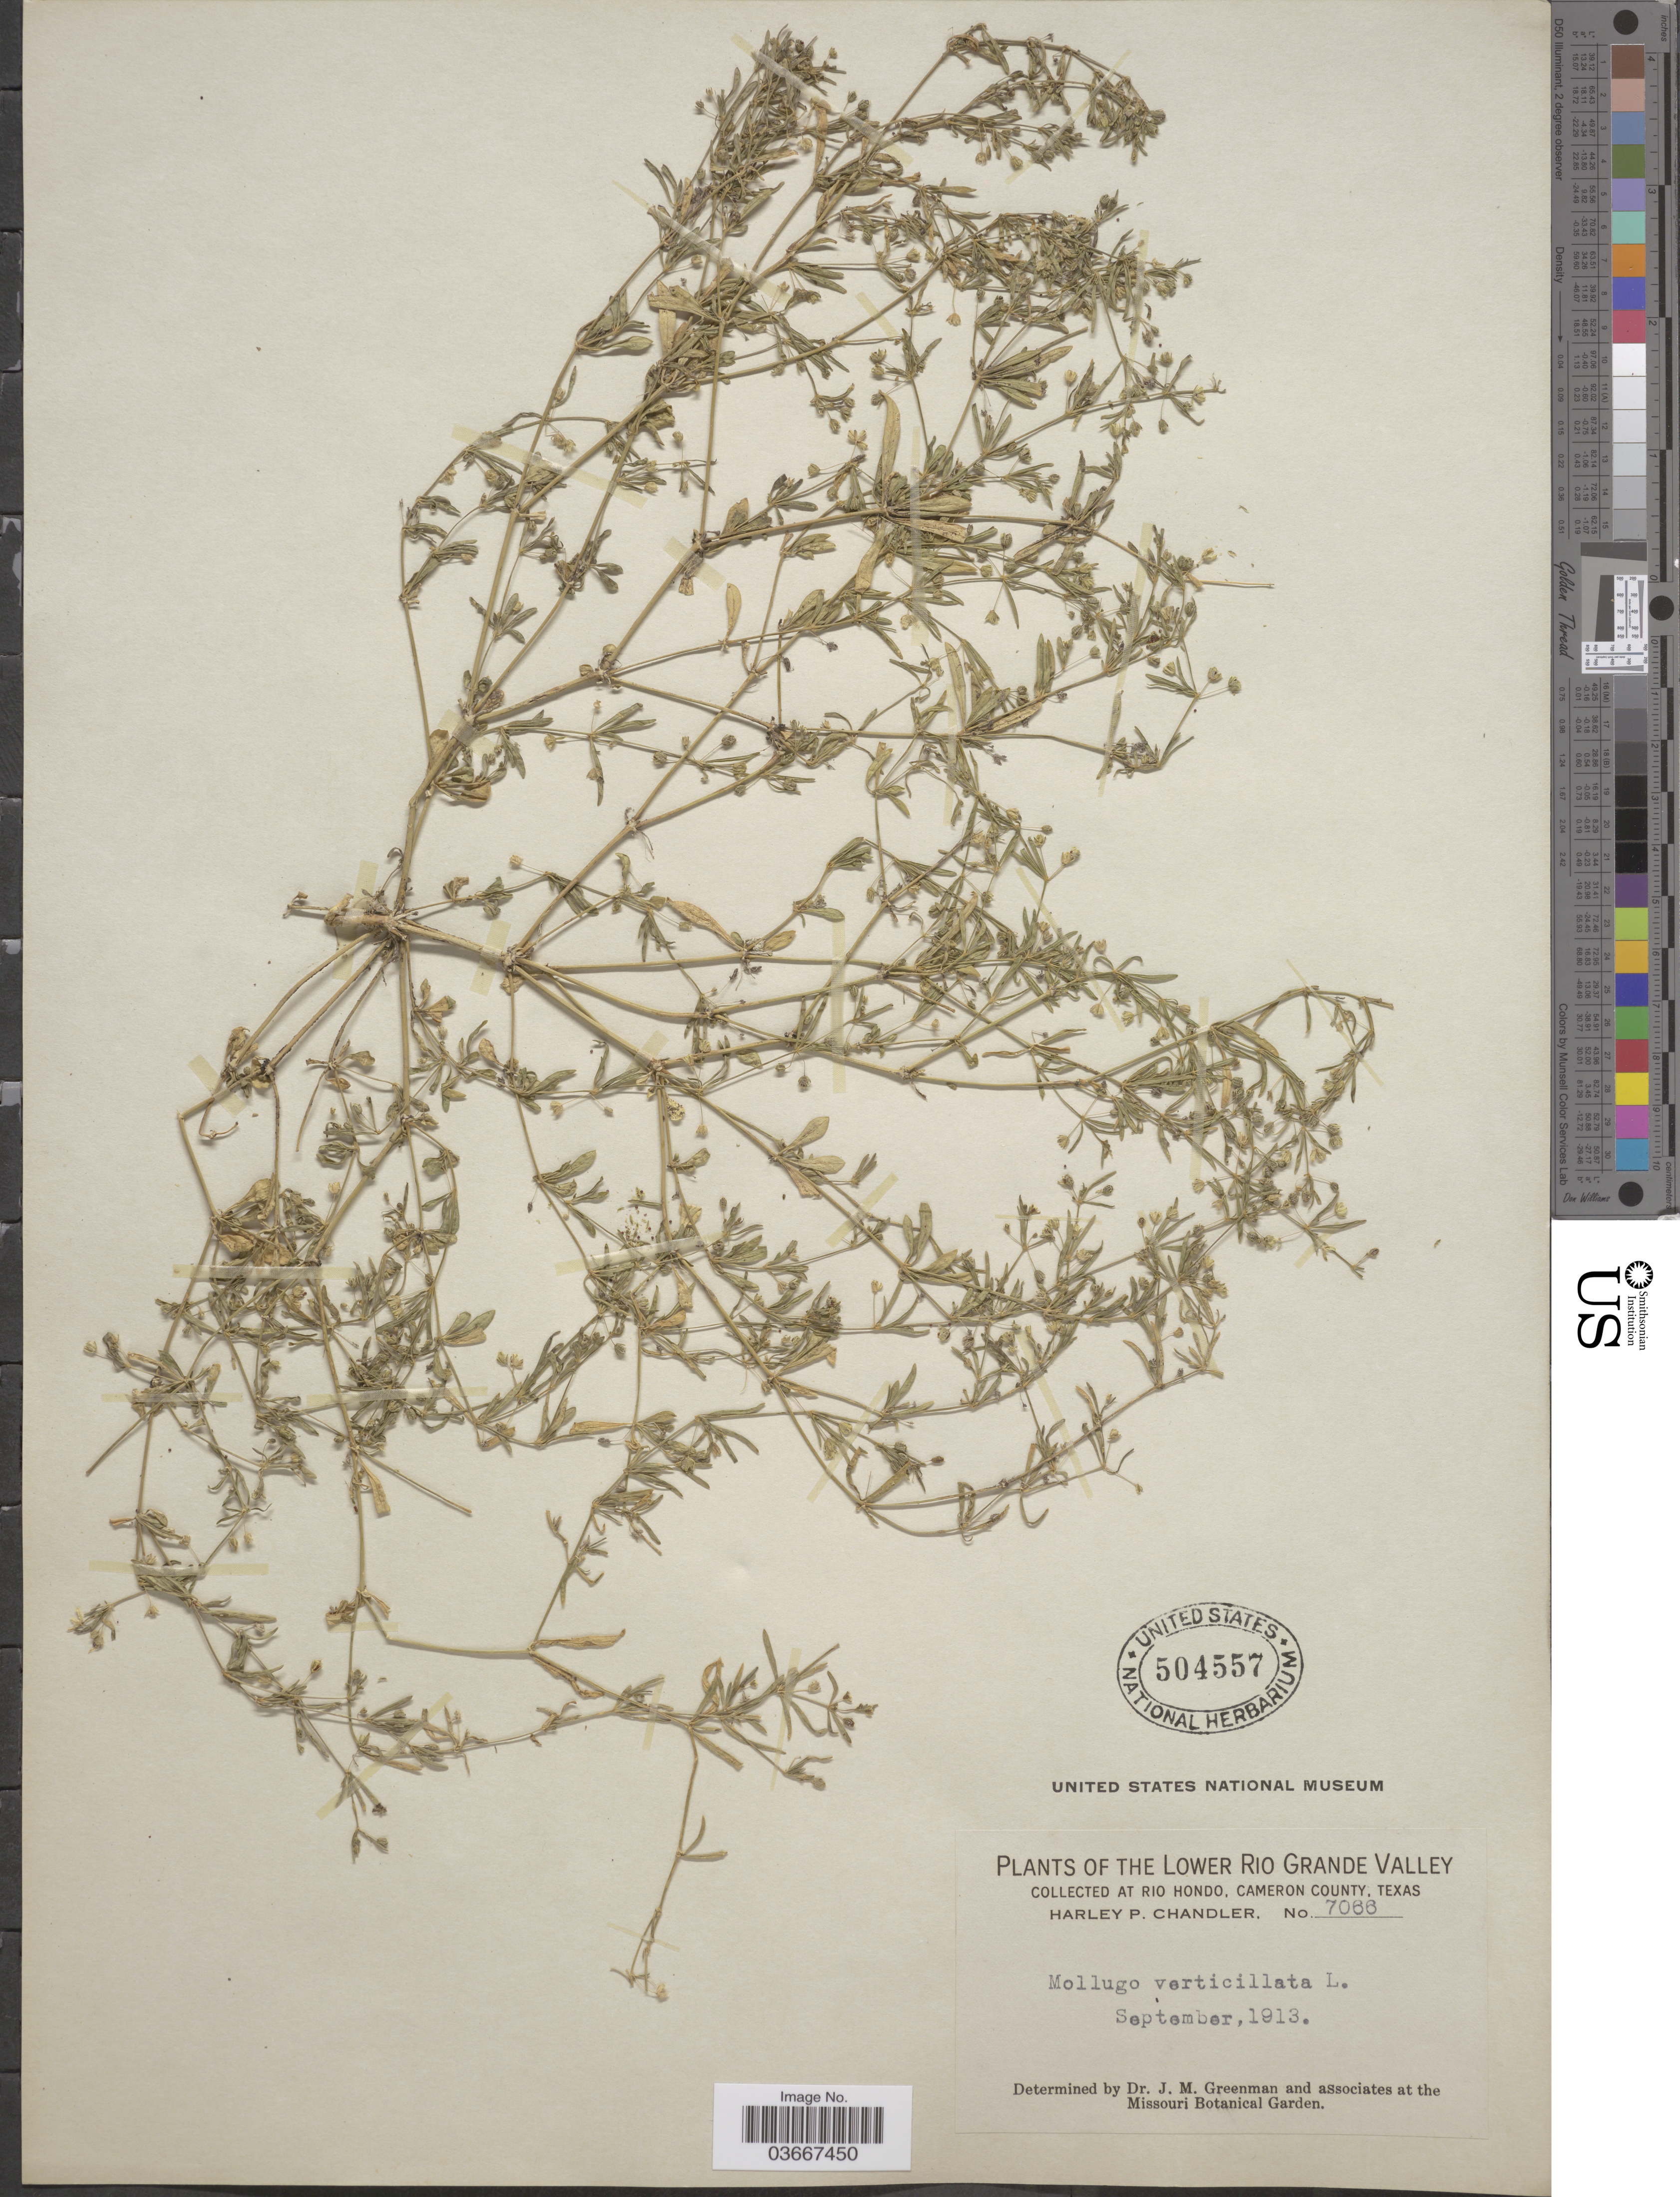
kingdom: Plantae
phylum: Tracheophyta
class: Magnoliopsida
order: Caryophyllales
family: Molluginaceae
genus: Mollugo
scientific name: Mollugo verticillata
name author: L.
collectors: H. Chandler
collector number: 7066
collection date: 1913-09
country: United States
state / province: Texas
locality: The Lower Rio Grande Valley, Rio Hondo, Cameron County.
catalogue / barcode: US 504557